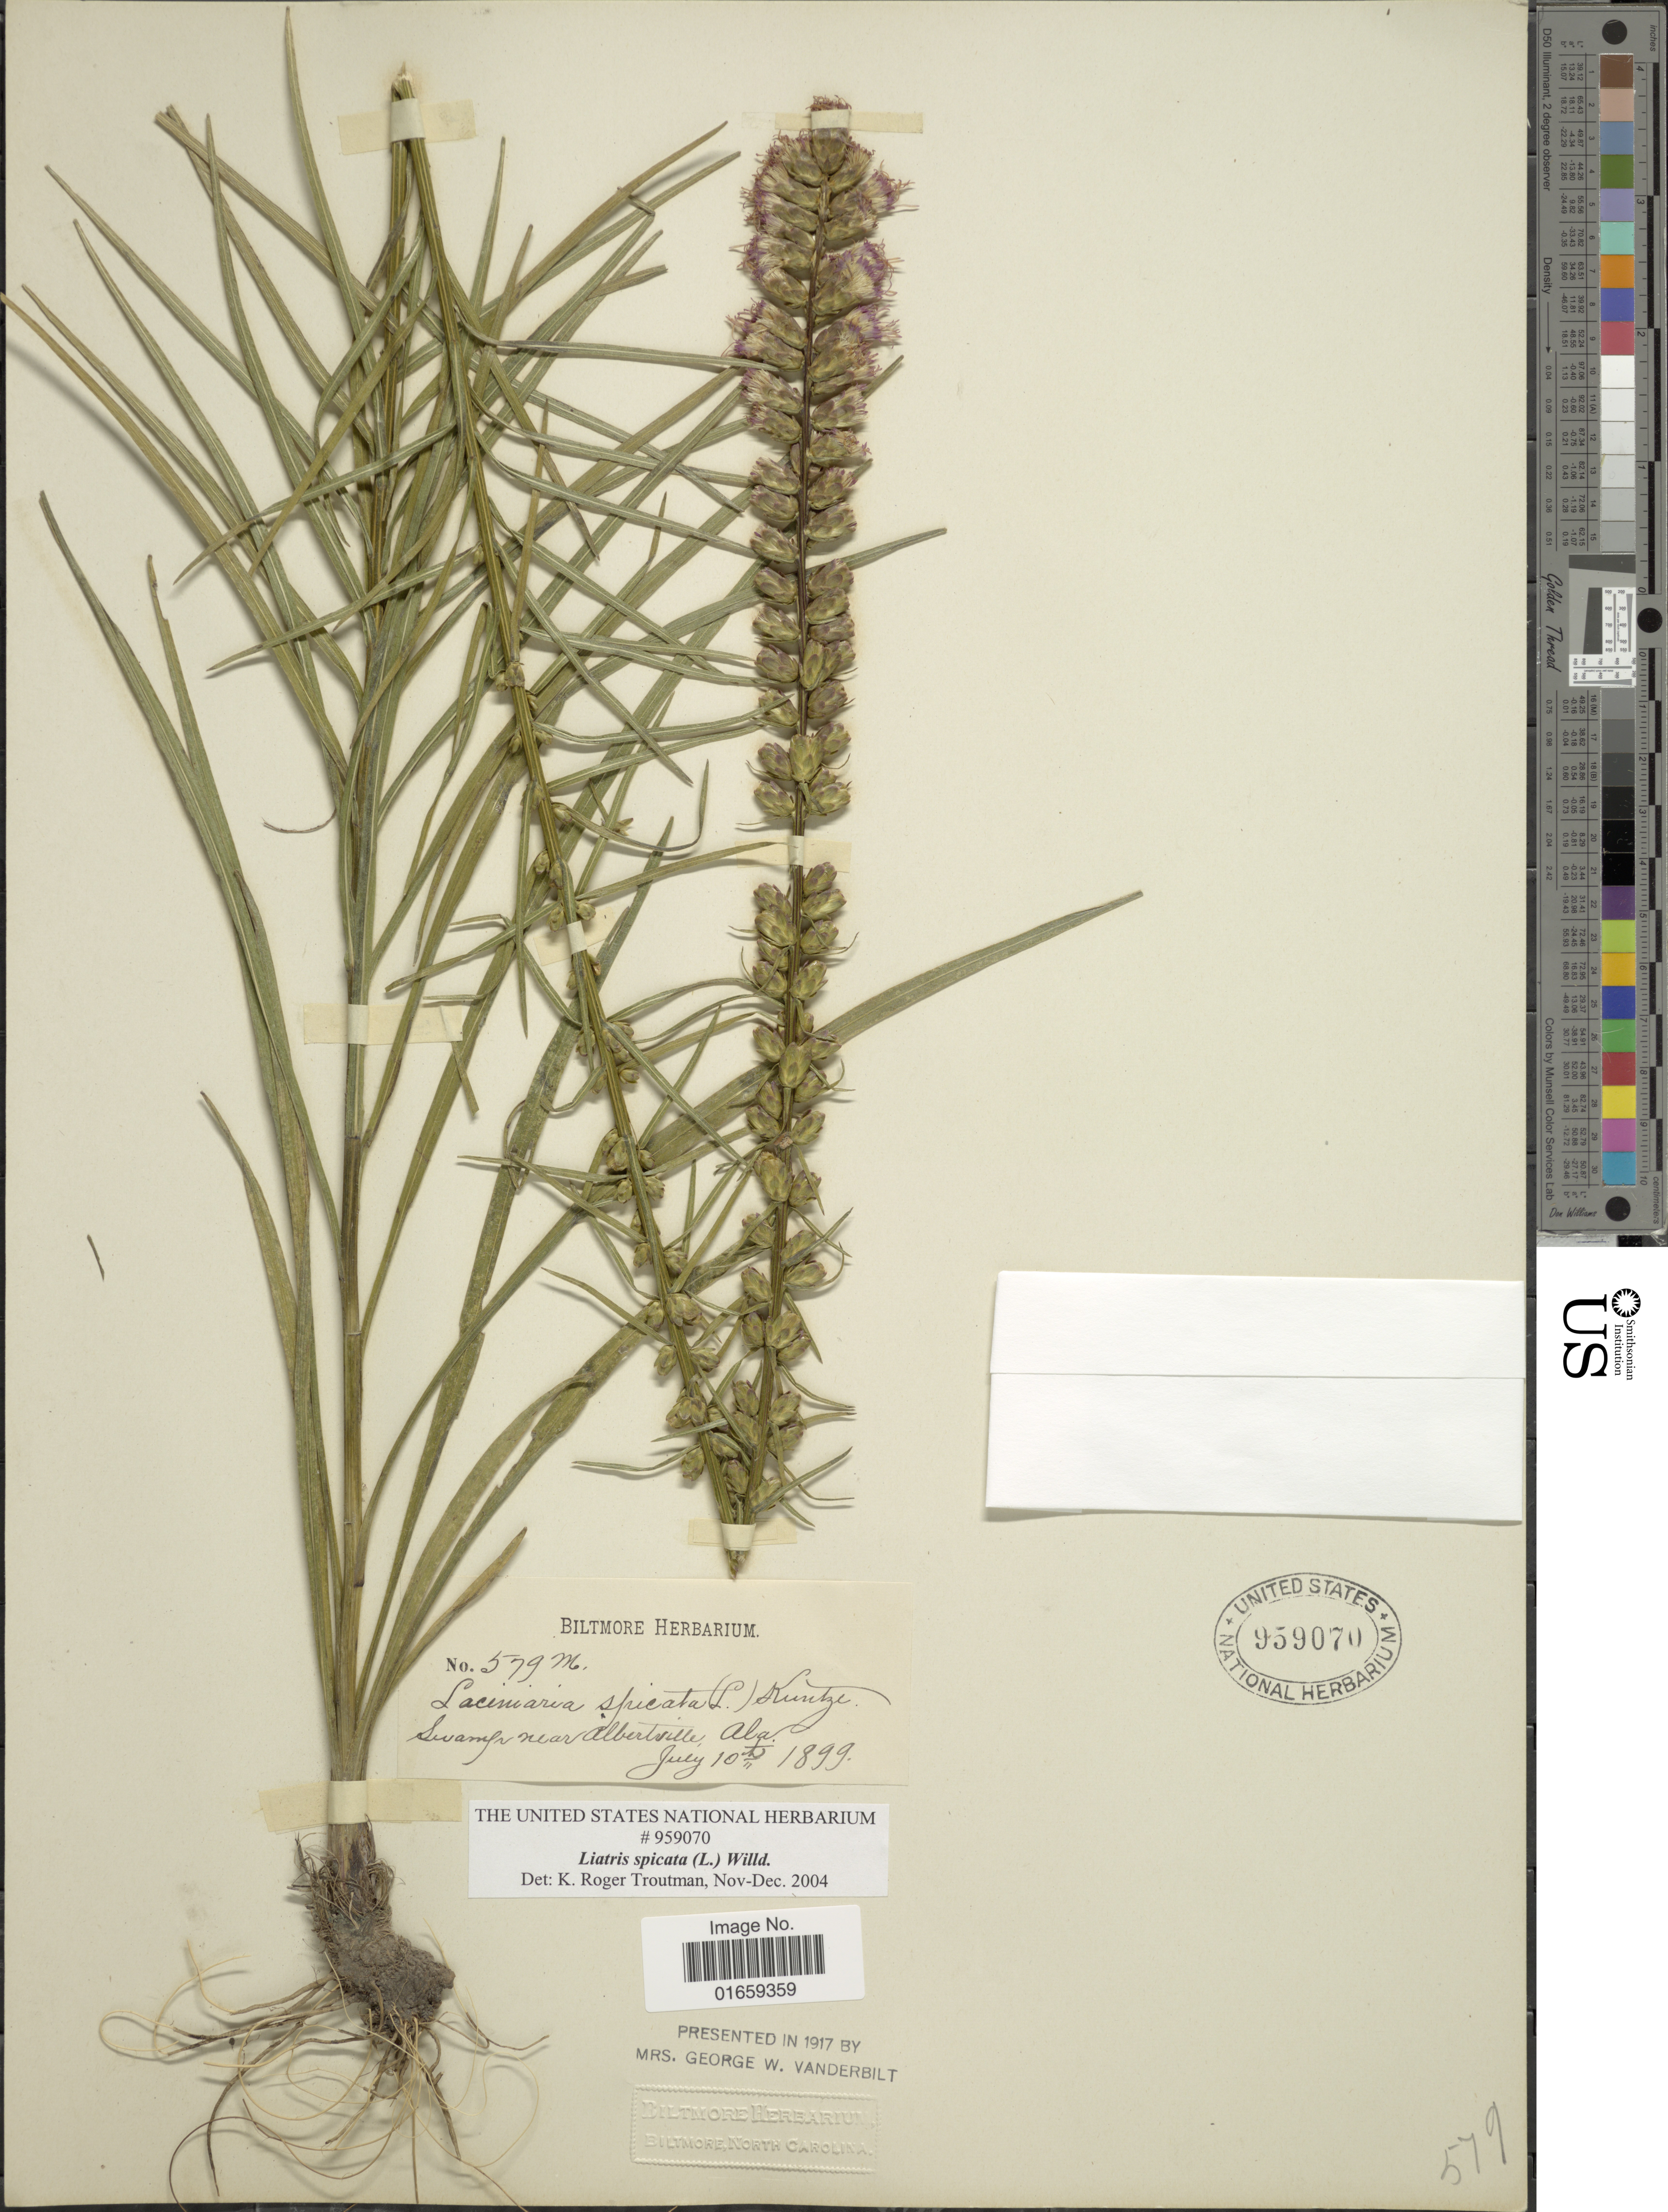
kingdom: Plantae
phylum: Tracheophyta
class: Magnoliopsida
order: Asterales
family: Asteraceae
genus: Liatris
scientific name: Liatris spicata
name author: (L.) Willd.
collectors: ex herb. Biltmore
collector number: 579M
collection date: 1899-07-10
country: United States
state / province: Alabama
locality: Swamp near Albertville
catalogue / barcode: US 959070